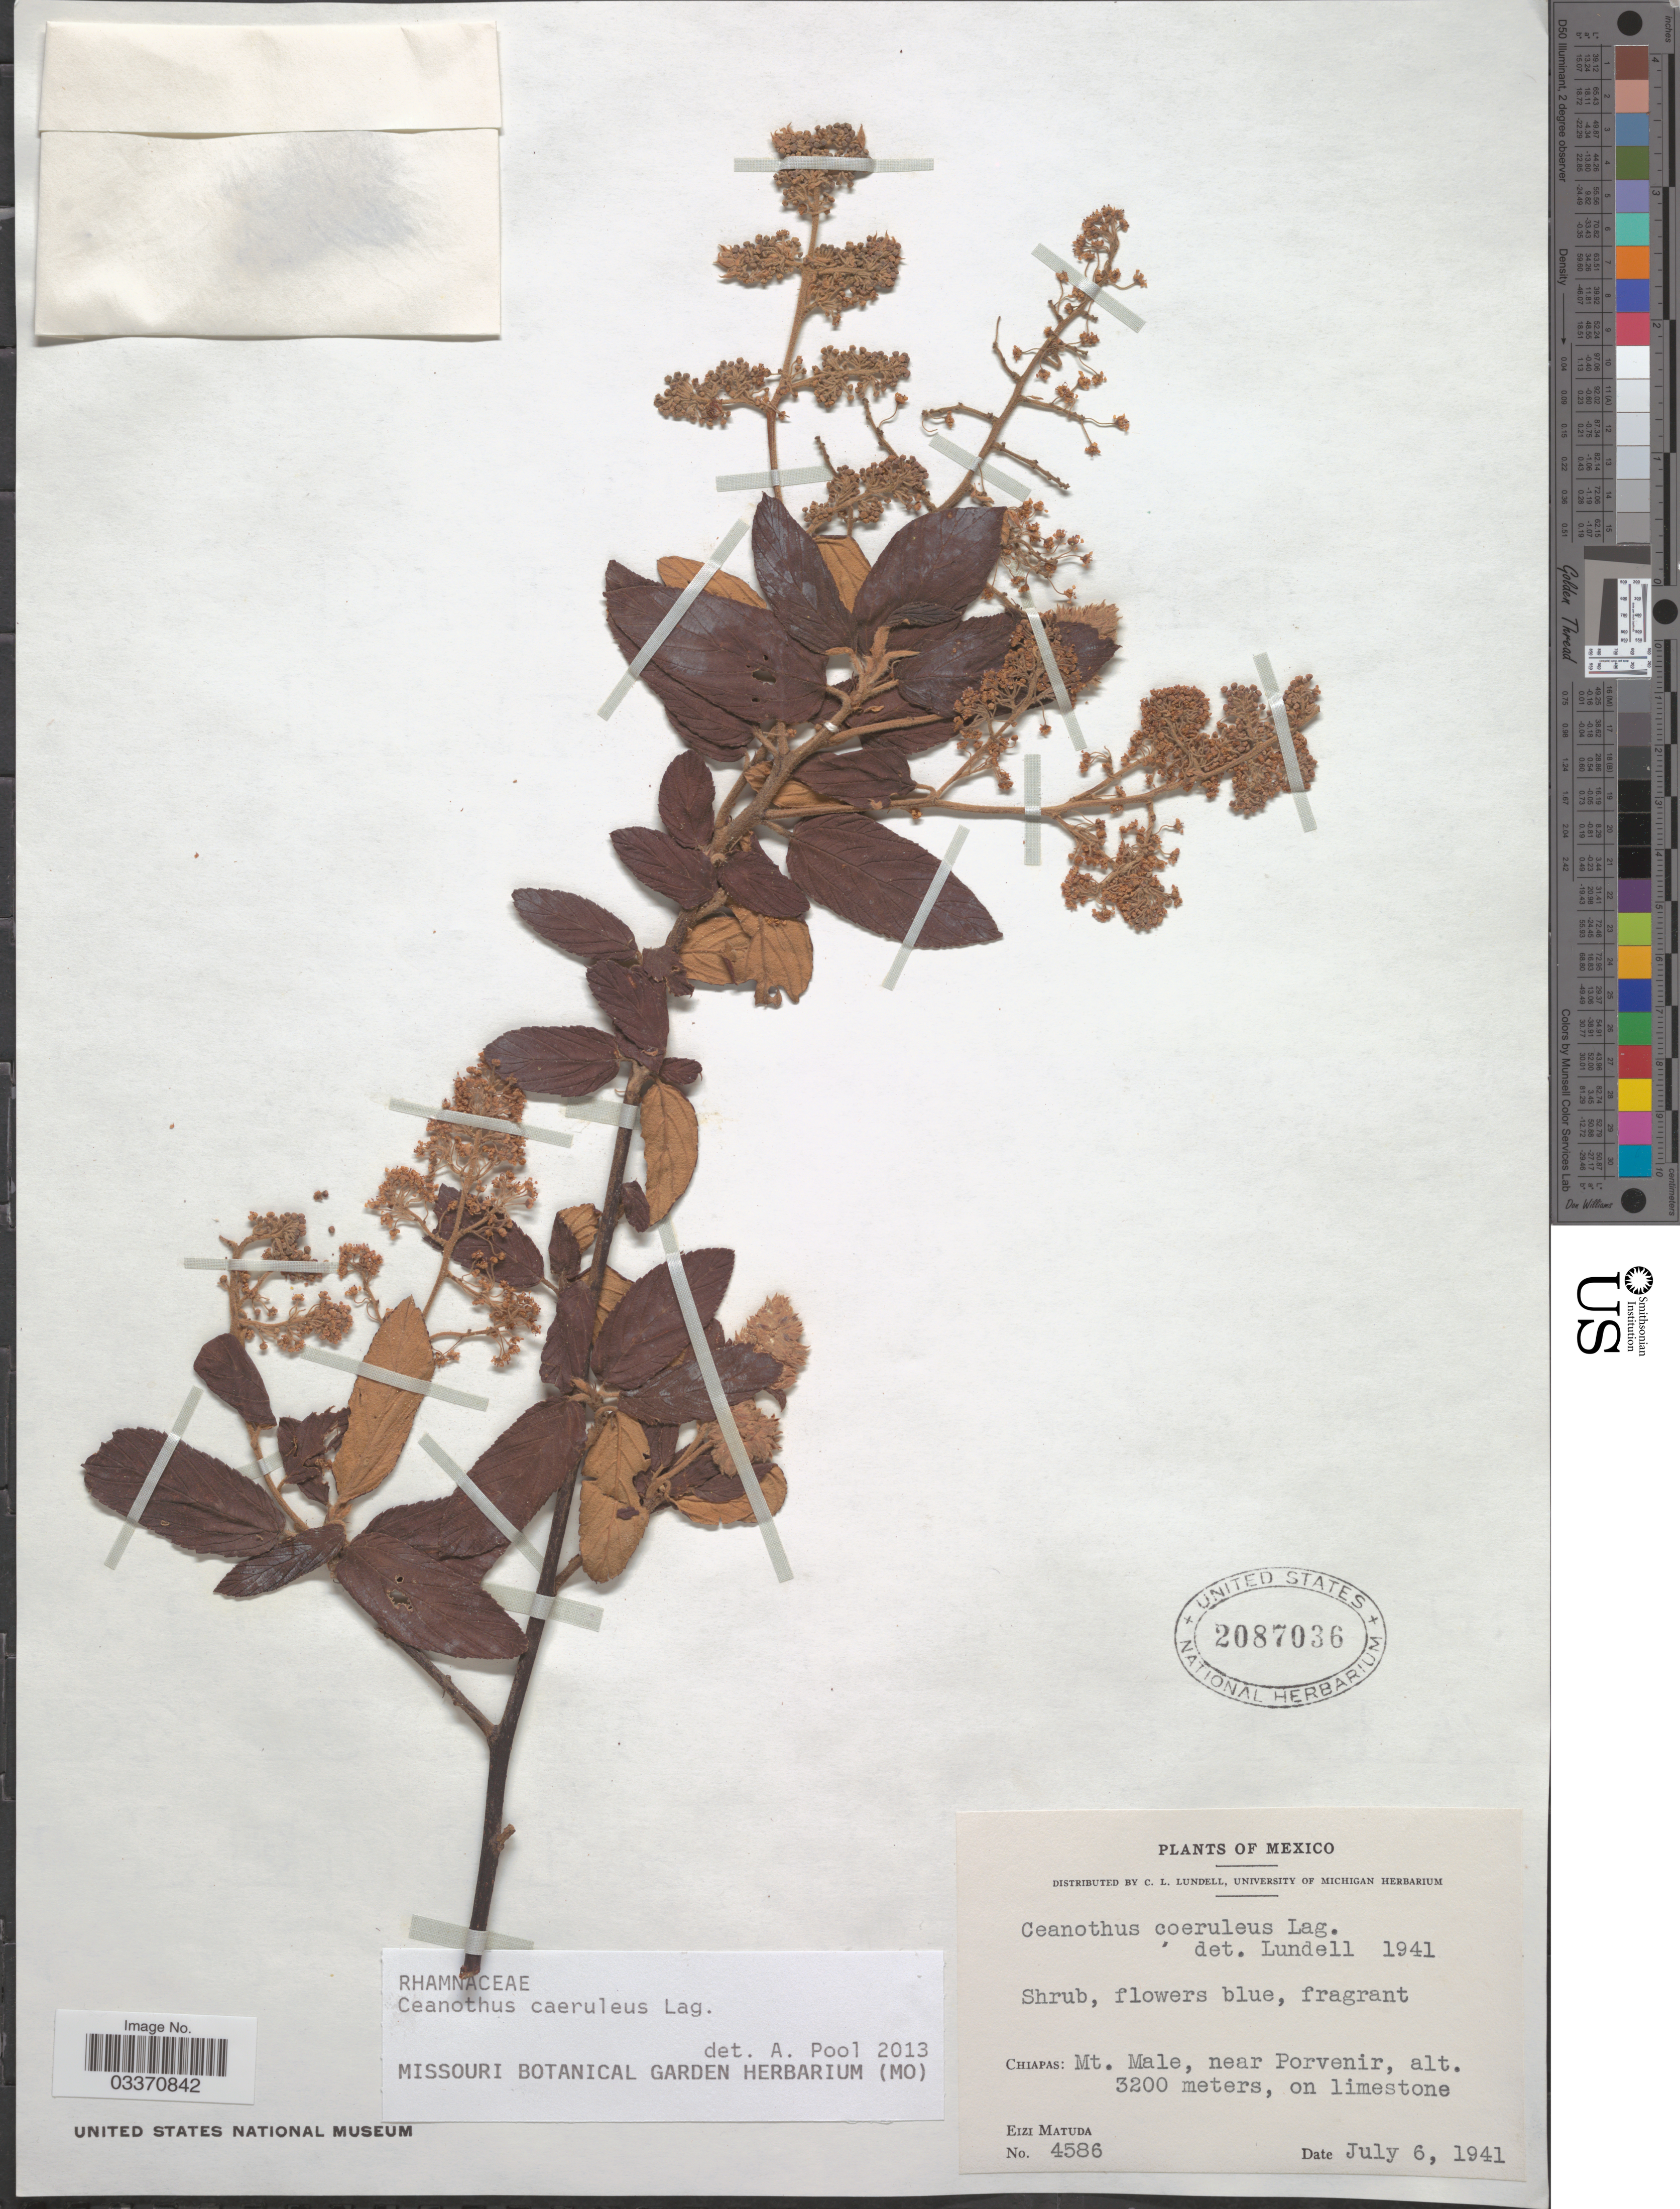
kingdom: Plantae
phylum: Tracheophyta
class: Magnoliopsida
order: Rosales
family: Rhamnaceae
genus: Ceanothus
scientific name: Ceanothus caeruleus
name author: Lag.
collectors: E. Matuda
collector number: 4586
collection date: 1941-07-06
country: Mexico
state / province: Chiapas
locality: Mt. Male, near Porvenir.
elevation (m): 3200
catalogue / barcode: US 2087036